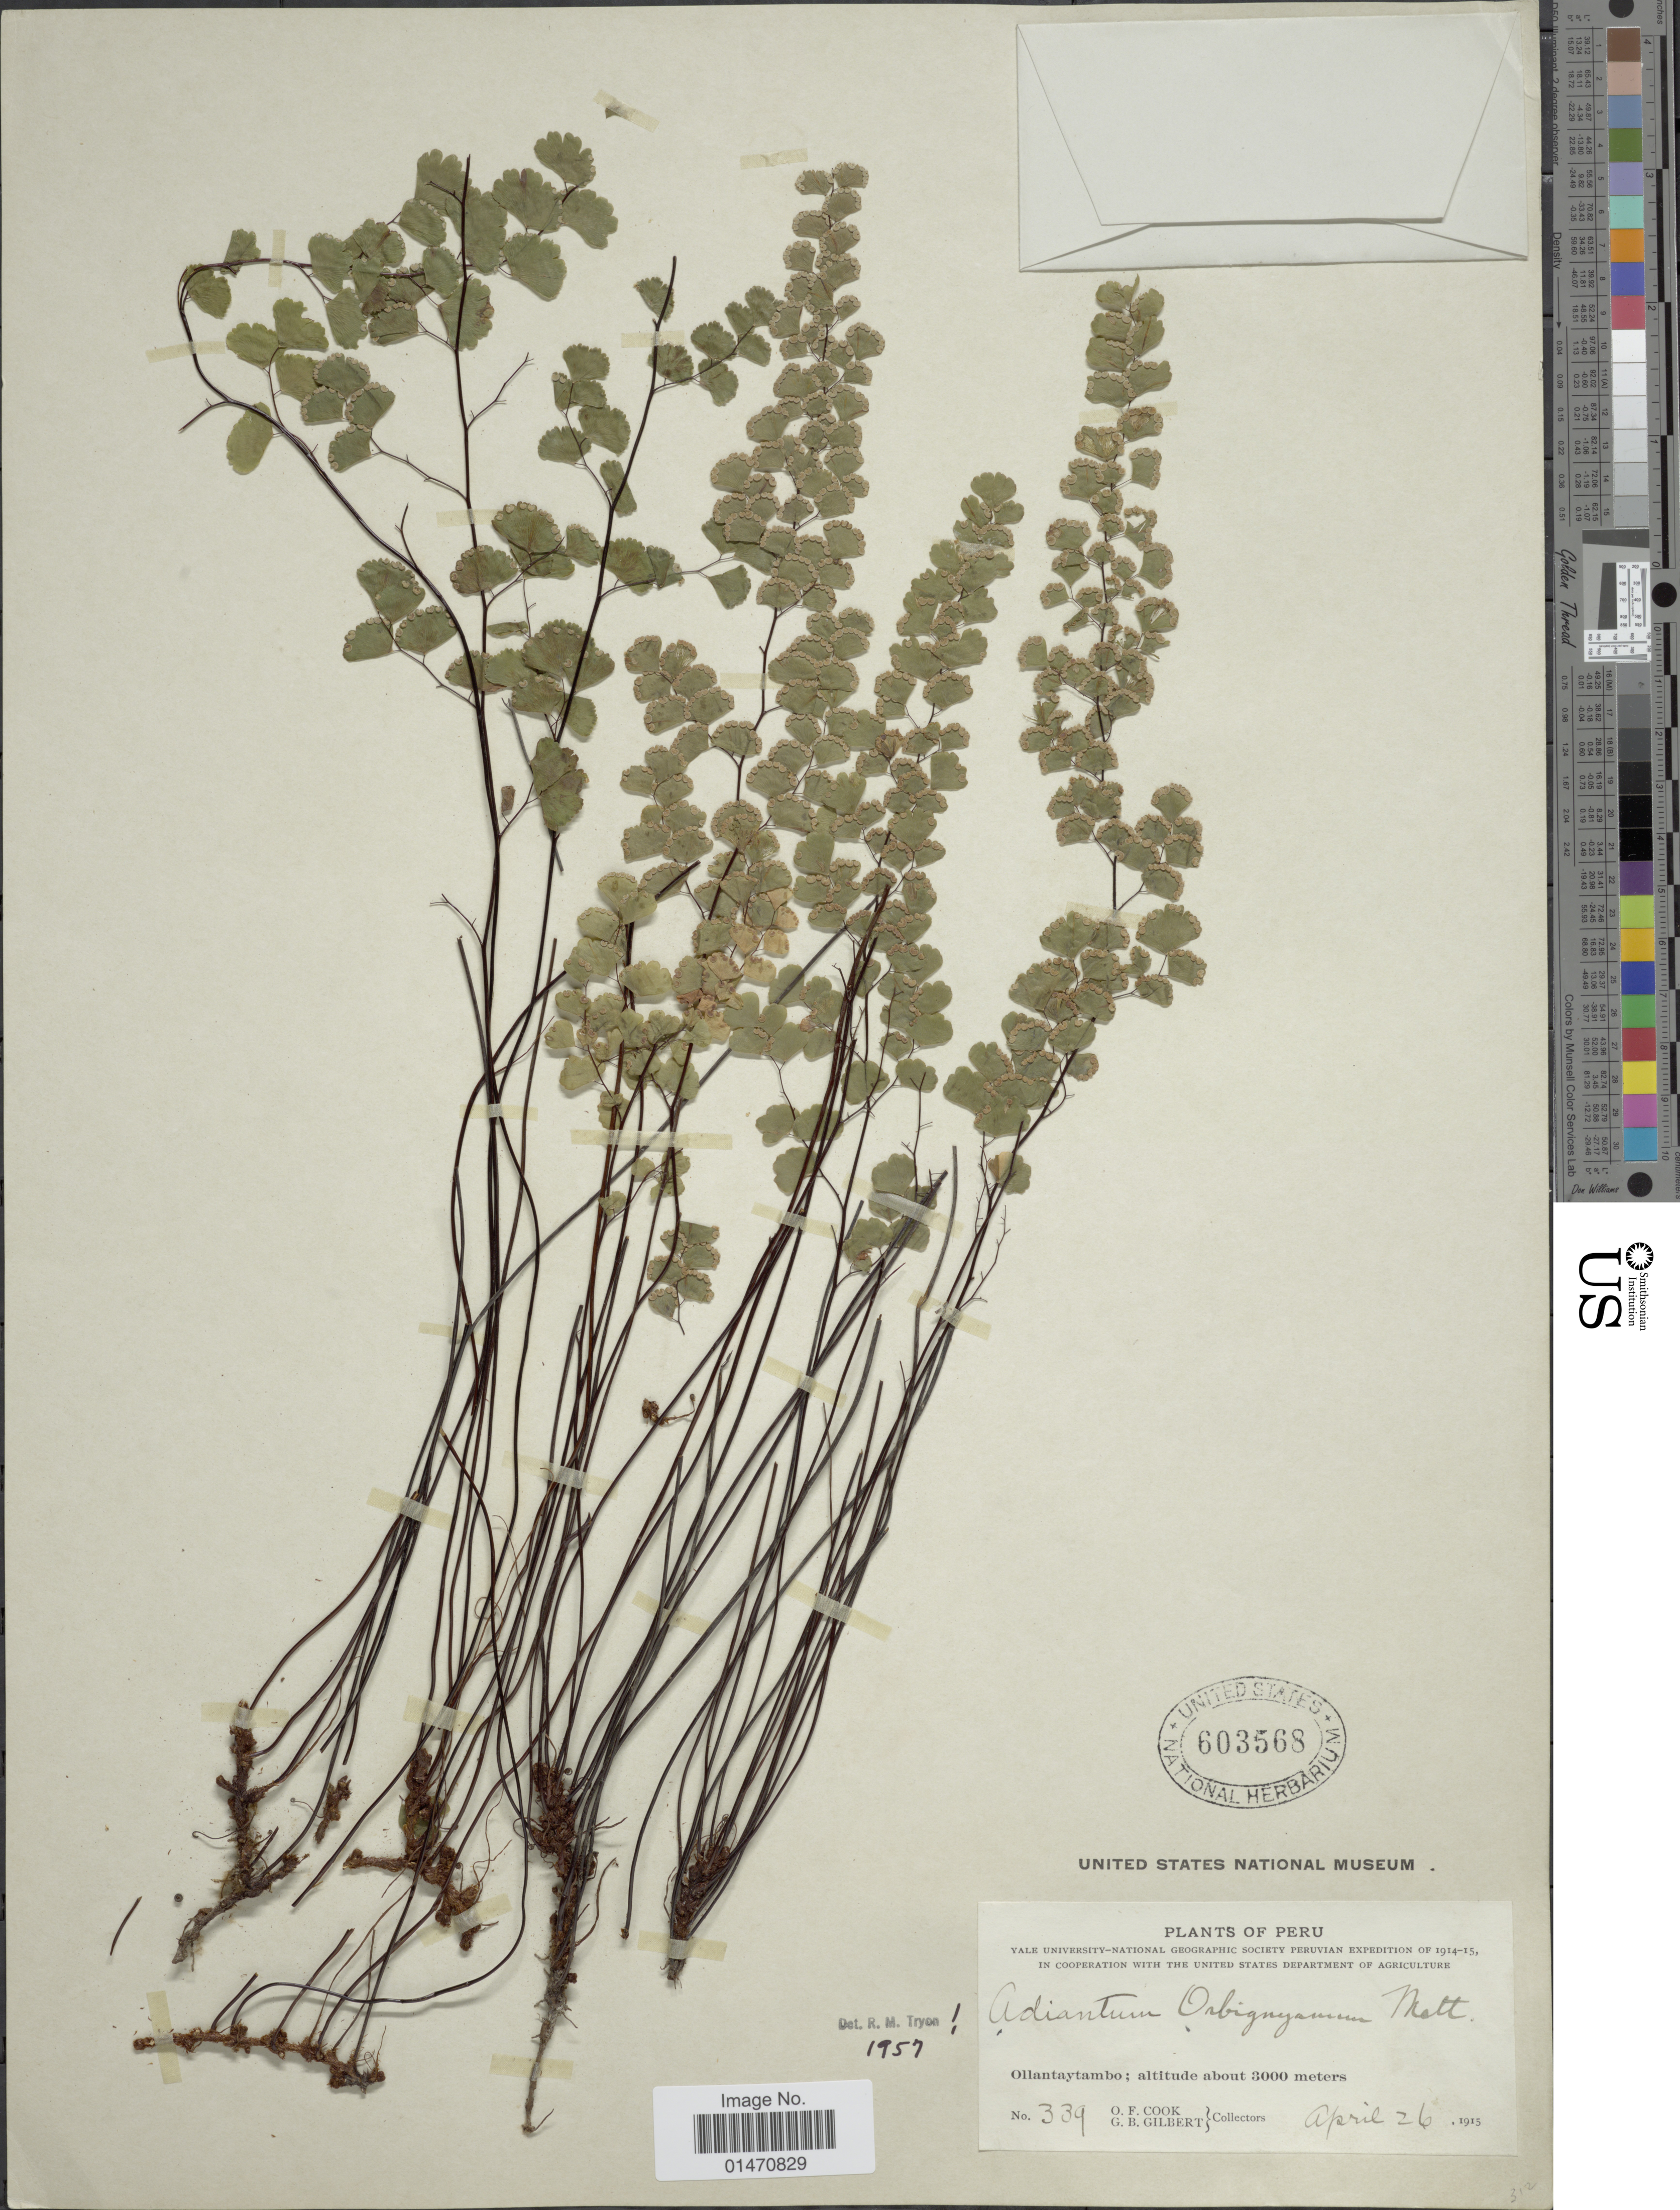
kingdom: Plantae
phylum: Tracheophyta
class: Polypodiopsida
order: Polypodiales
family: Pteridaceae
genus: Adiantum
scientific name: Adiantum orbignyanum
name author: Kuhn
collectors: O. F. Cook & G. B. Gilbert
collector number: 339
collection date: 1915-04-26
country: Peru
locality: Ollantaytambo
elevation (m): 3000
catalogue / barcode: US 603568